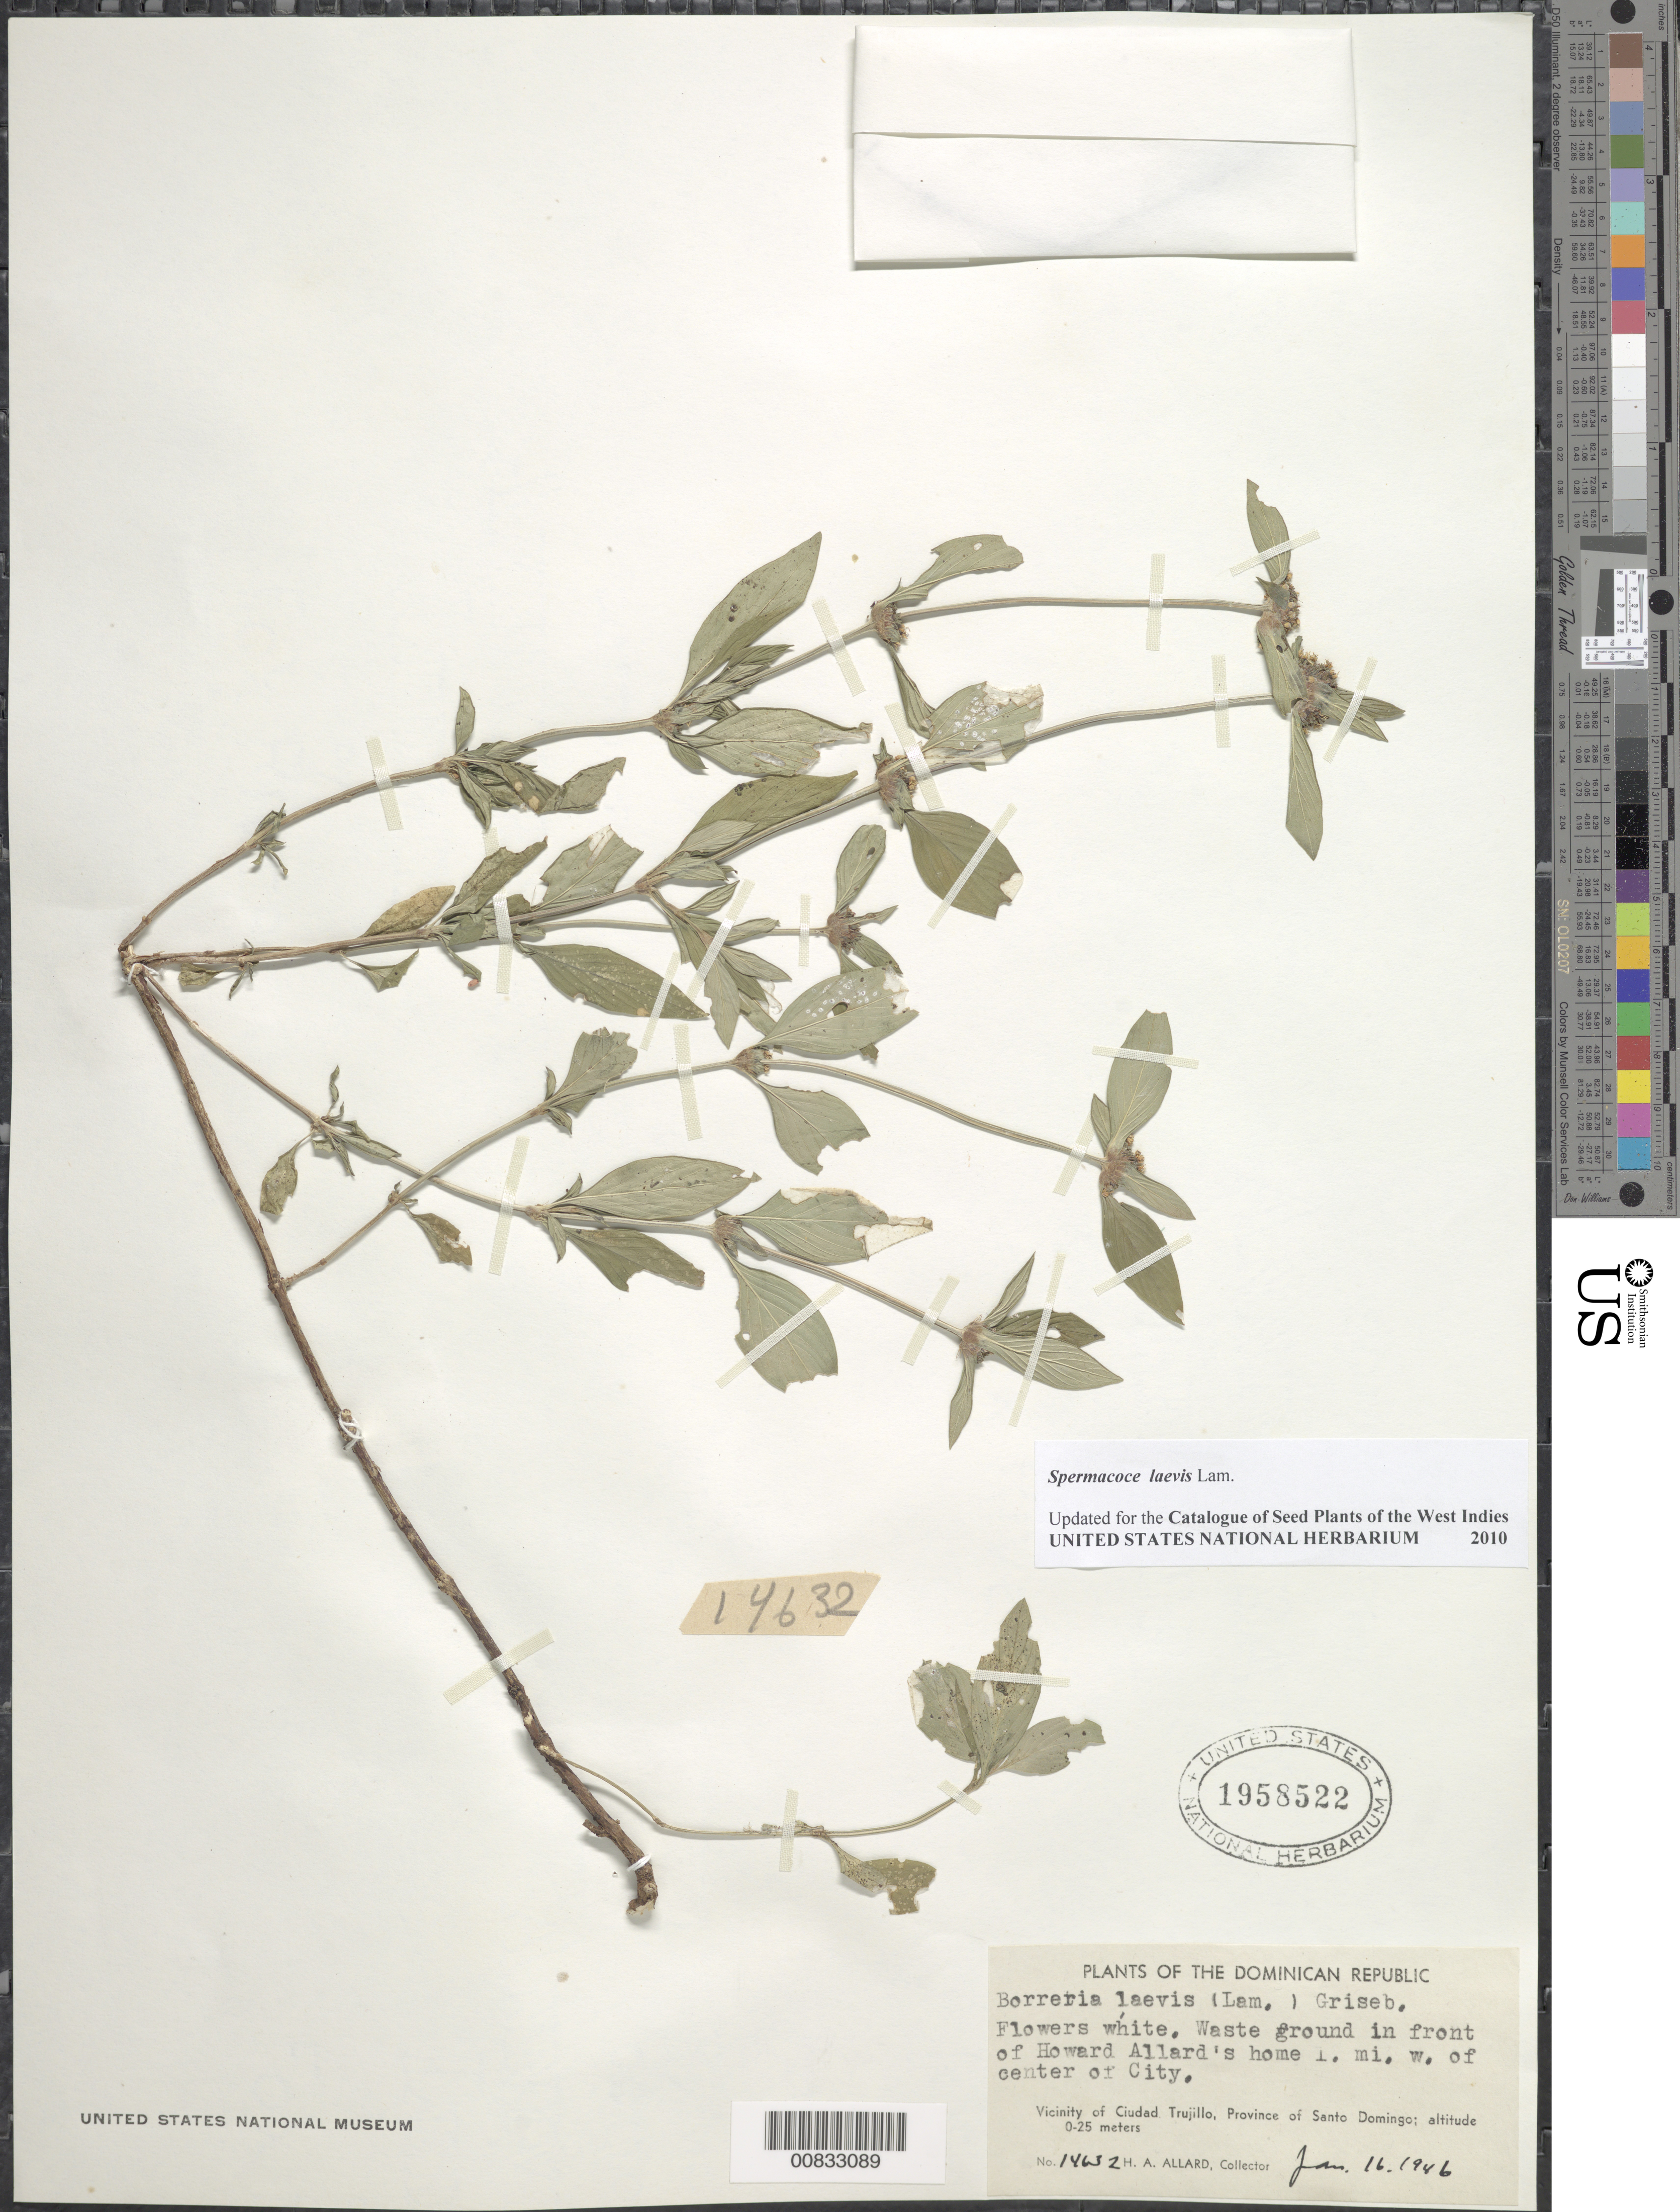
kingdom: Plantae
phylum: Tracheophyta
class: Magnoliopsida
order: Gentianales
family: Rubiaceae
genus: Spermacoce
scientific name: Spermacoce laevis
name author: Lam.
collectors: H. A. Allard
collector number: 14632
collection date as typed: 16 Jan 1946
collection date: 1946-01-16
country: Dominican Republic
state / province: Distrito Nacional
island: Hispaniola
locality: Vicinity of Santo Domingo City, in front of Howard Allard's home, 1 m W of center of city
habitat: Waste ground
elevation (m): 0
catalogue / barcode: US 1958522